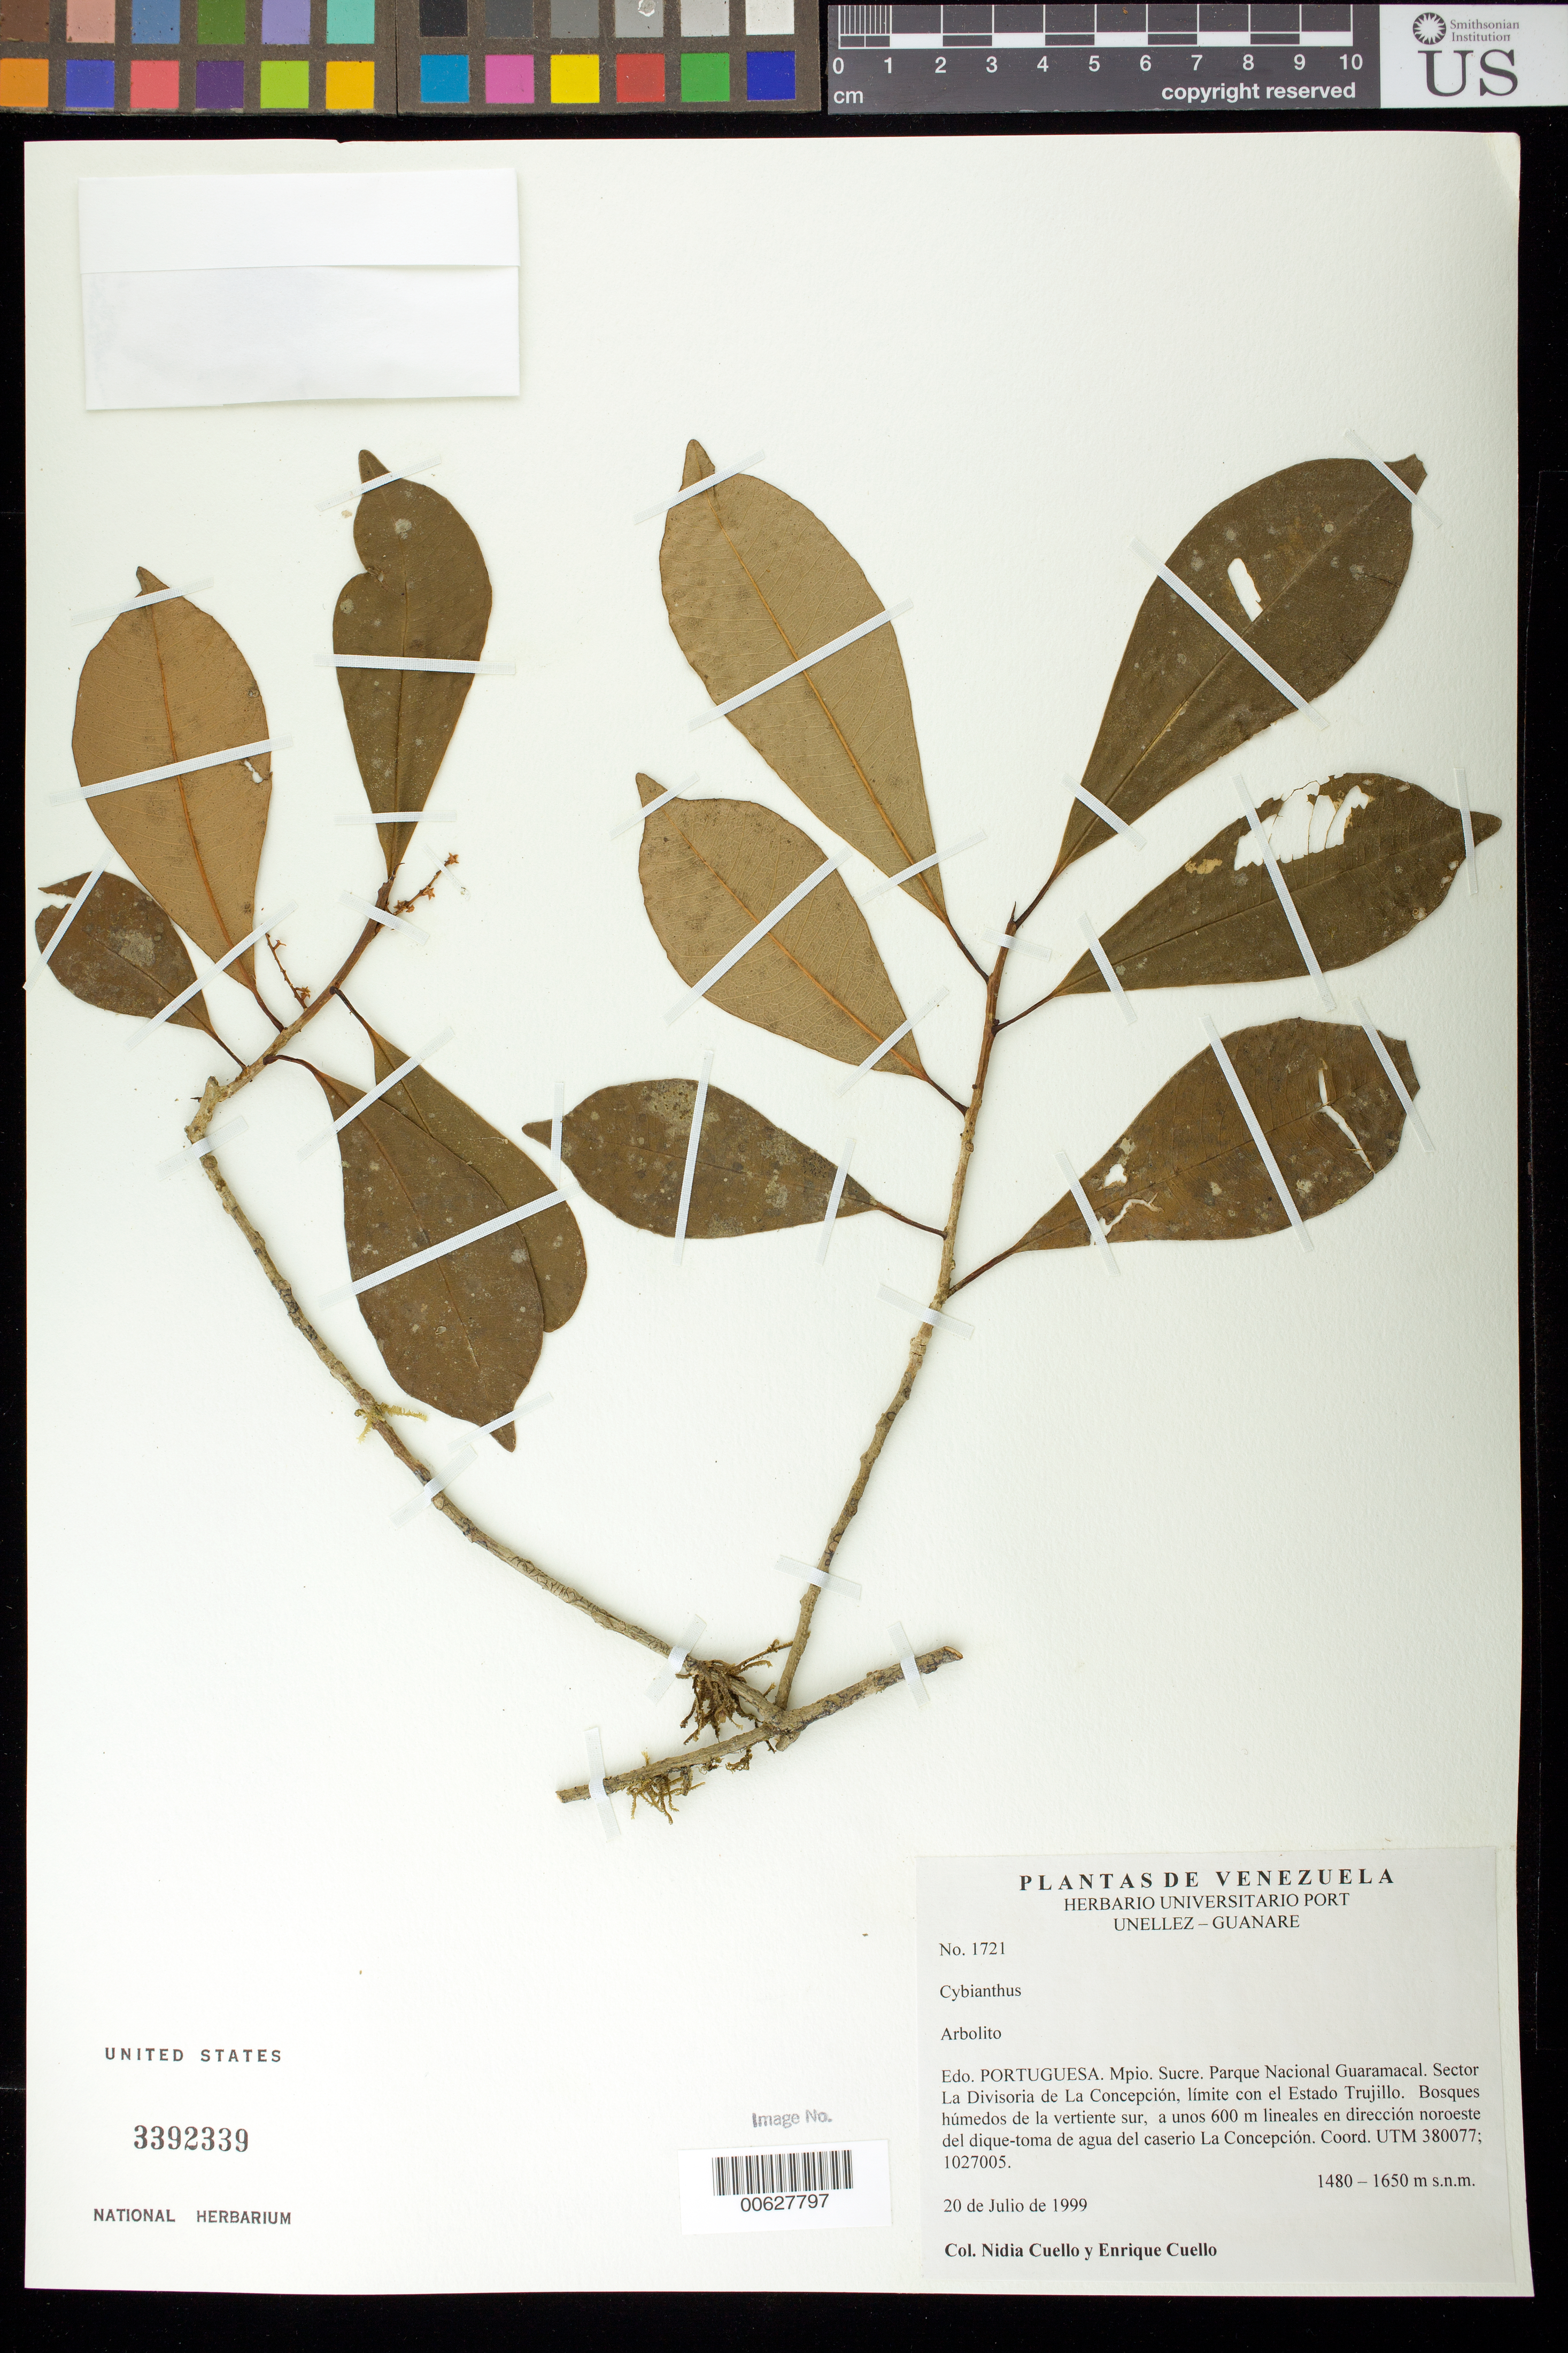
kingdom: Plantae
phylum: Tracheophyta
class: Magnoliopsida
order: Ericales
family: Primulaceae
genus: Cybianthus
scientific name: Cybianthus sp.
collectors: N. L. Cuello & E. Cuello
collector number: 1721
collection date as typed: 20 Jul 1999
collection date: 1999-07-20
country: Venezuela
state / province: Portuguesa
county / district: Sucre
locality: Parque Nacional Guaramacal. Sector La Divisoria de La Concepción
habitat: Bosques húmedos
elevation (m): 1480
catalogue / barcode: US 3392339